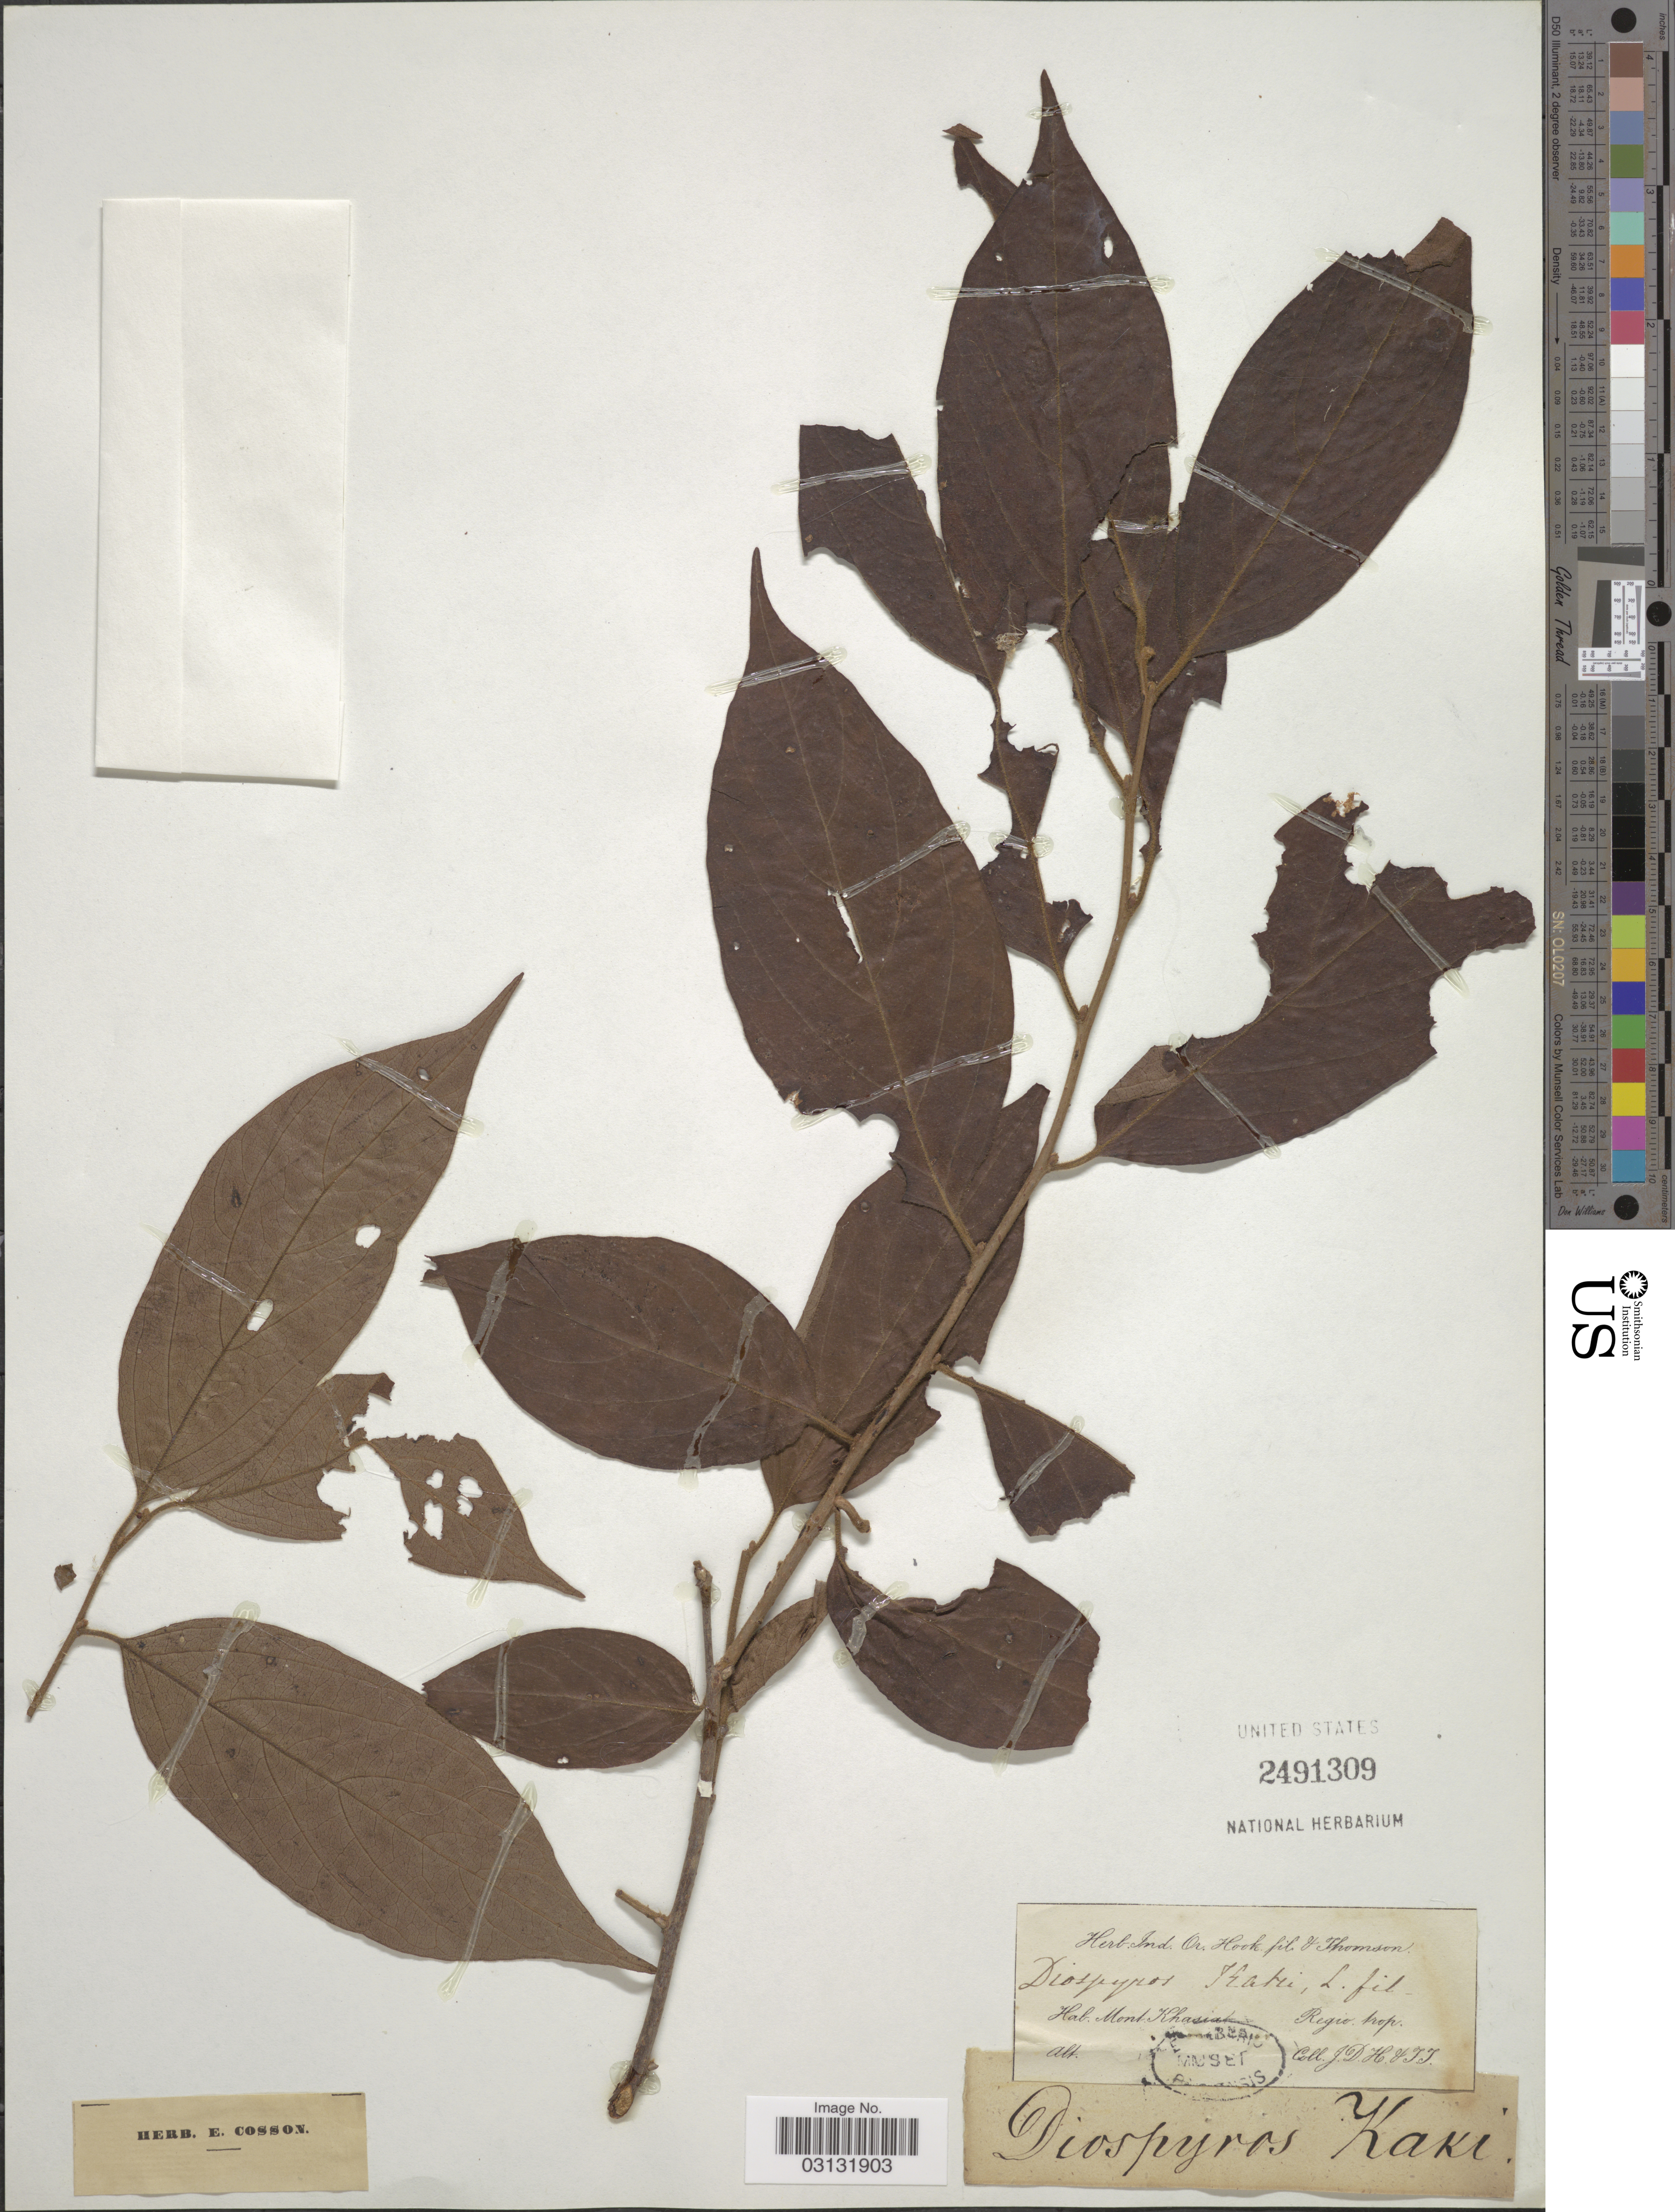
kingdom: Plantae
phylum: Tracheophyta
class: Magnoliopsida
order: Ericales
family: Ebenaceae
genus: Diospyros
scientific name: Diospyros kaki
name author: Thunb.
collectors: J. D. Hooker & T. Thomson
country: India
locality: Mont. Khasia. Regio trop.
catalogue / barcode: US 2491309